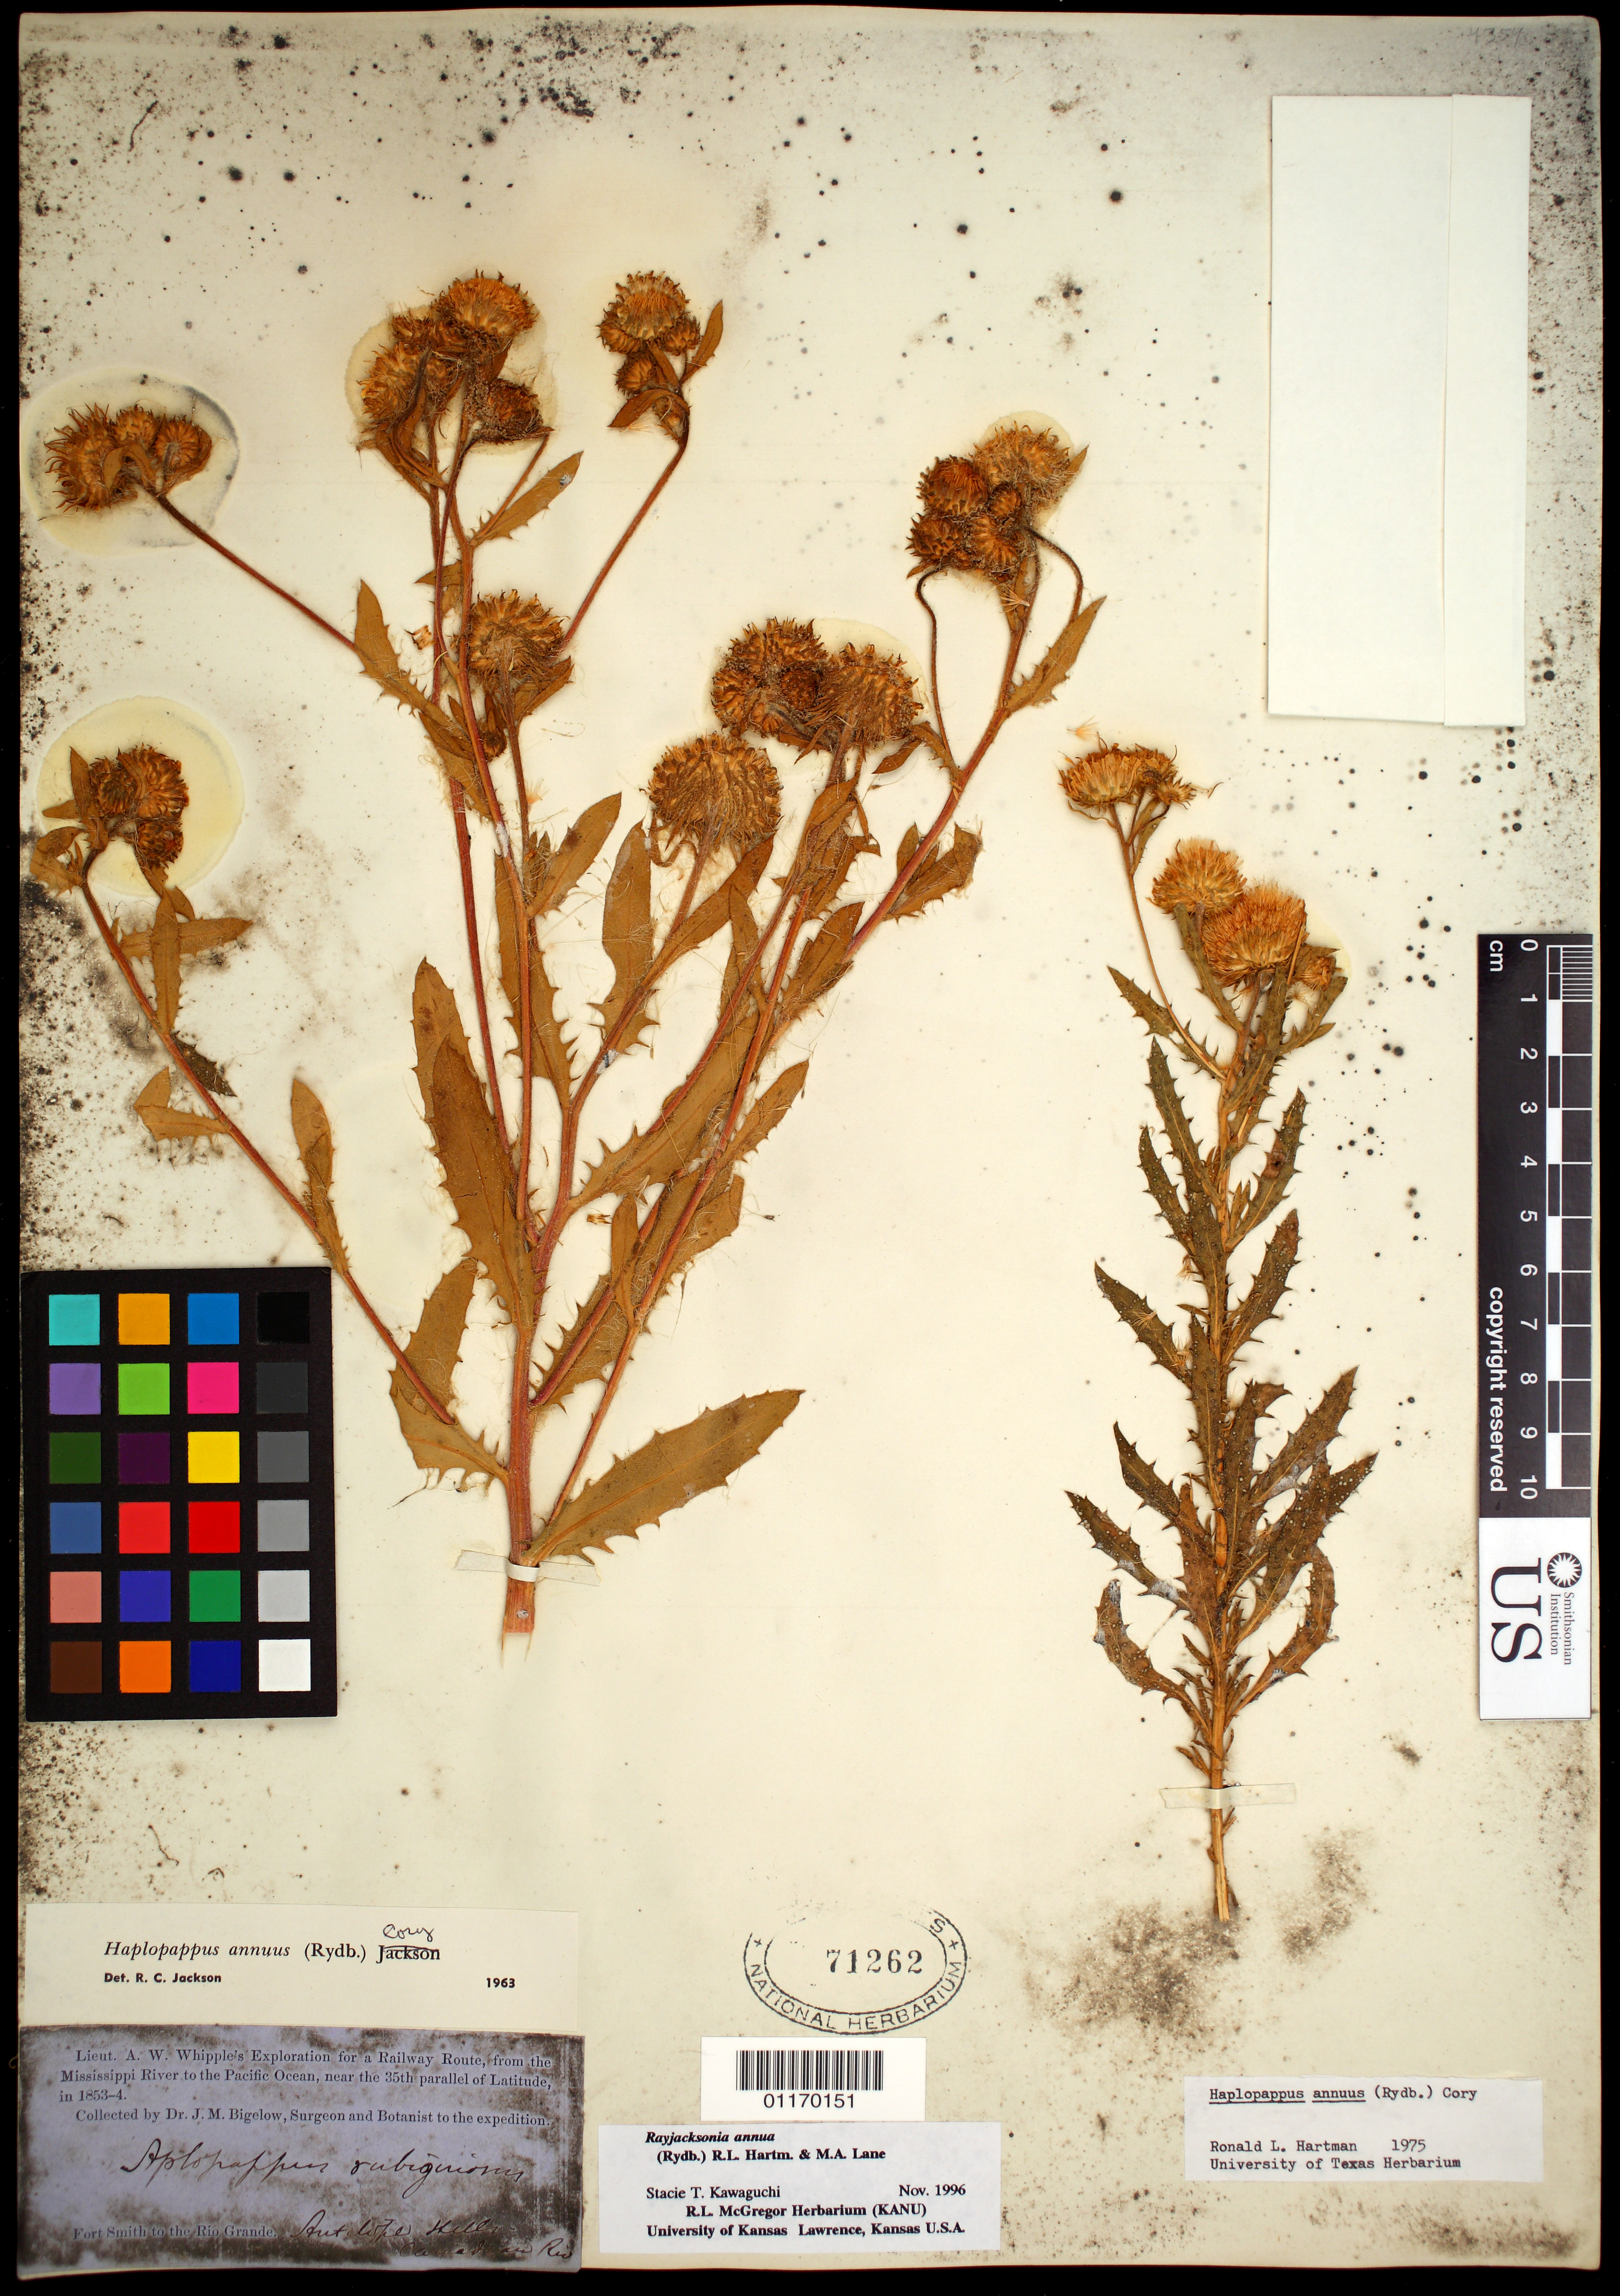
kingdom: Plantae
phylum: Tracheophyta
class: Magnoliopsida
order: Asterales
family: Asteraceae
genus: Rayjacksonia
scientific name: Rayjacksonia annua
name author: (Rydb.) R.L. Hartm. & M.A. Lane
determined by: Kawaguchi, S.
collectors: J. M. Bigelow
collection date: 1853/1854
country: United States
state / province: Oklahoma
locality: near Antilope Hills of the Canadian River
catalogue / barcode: US 71262